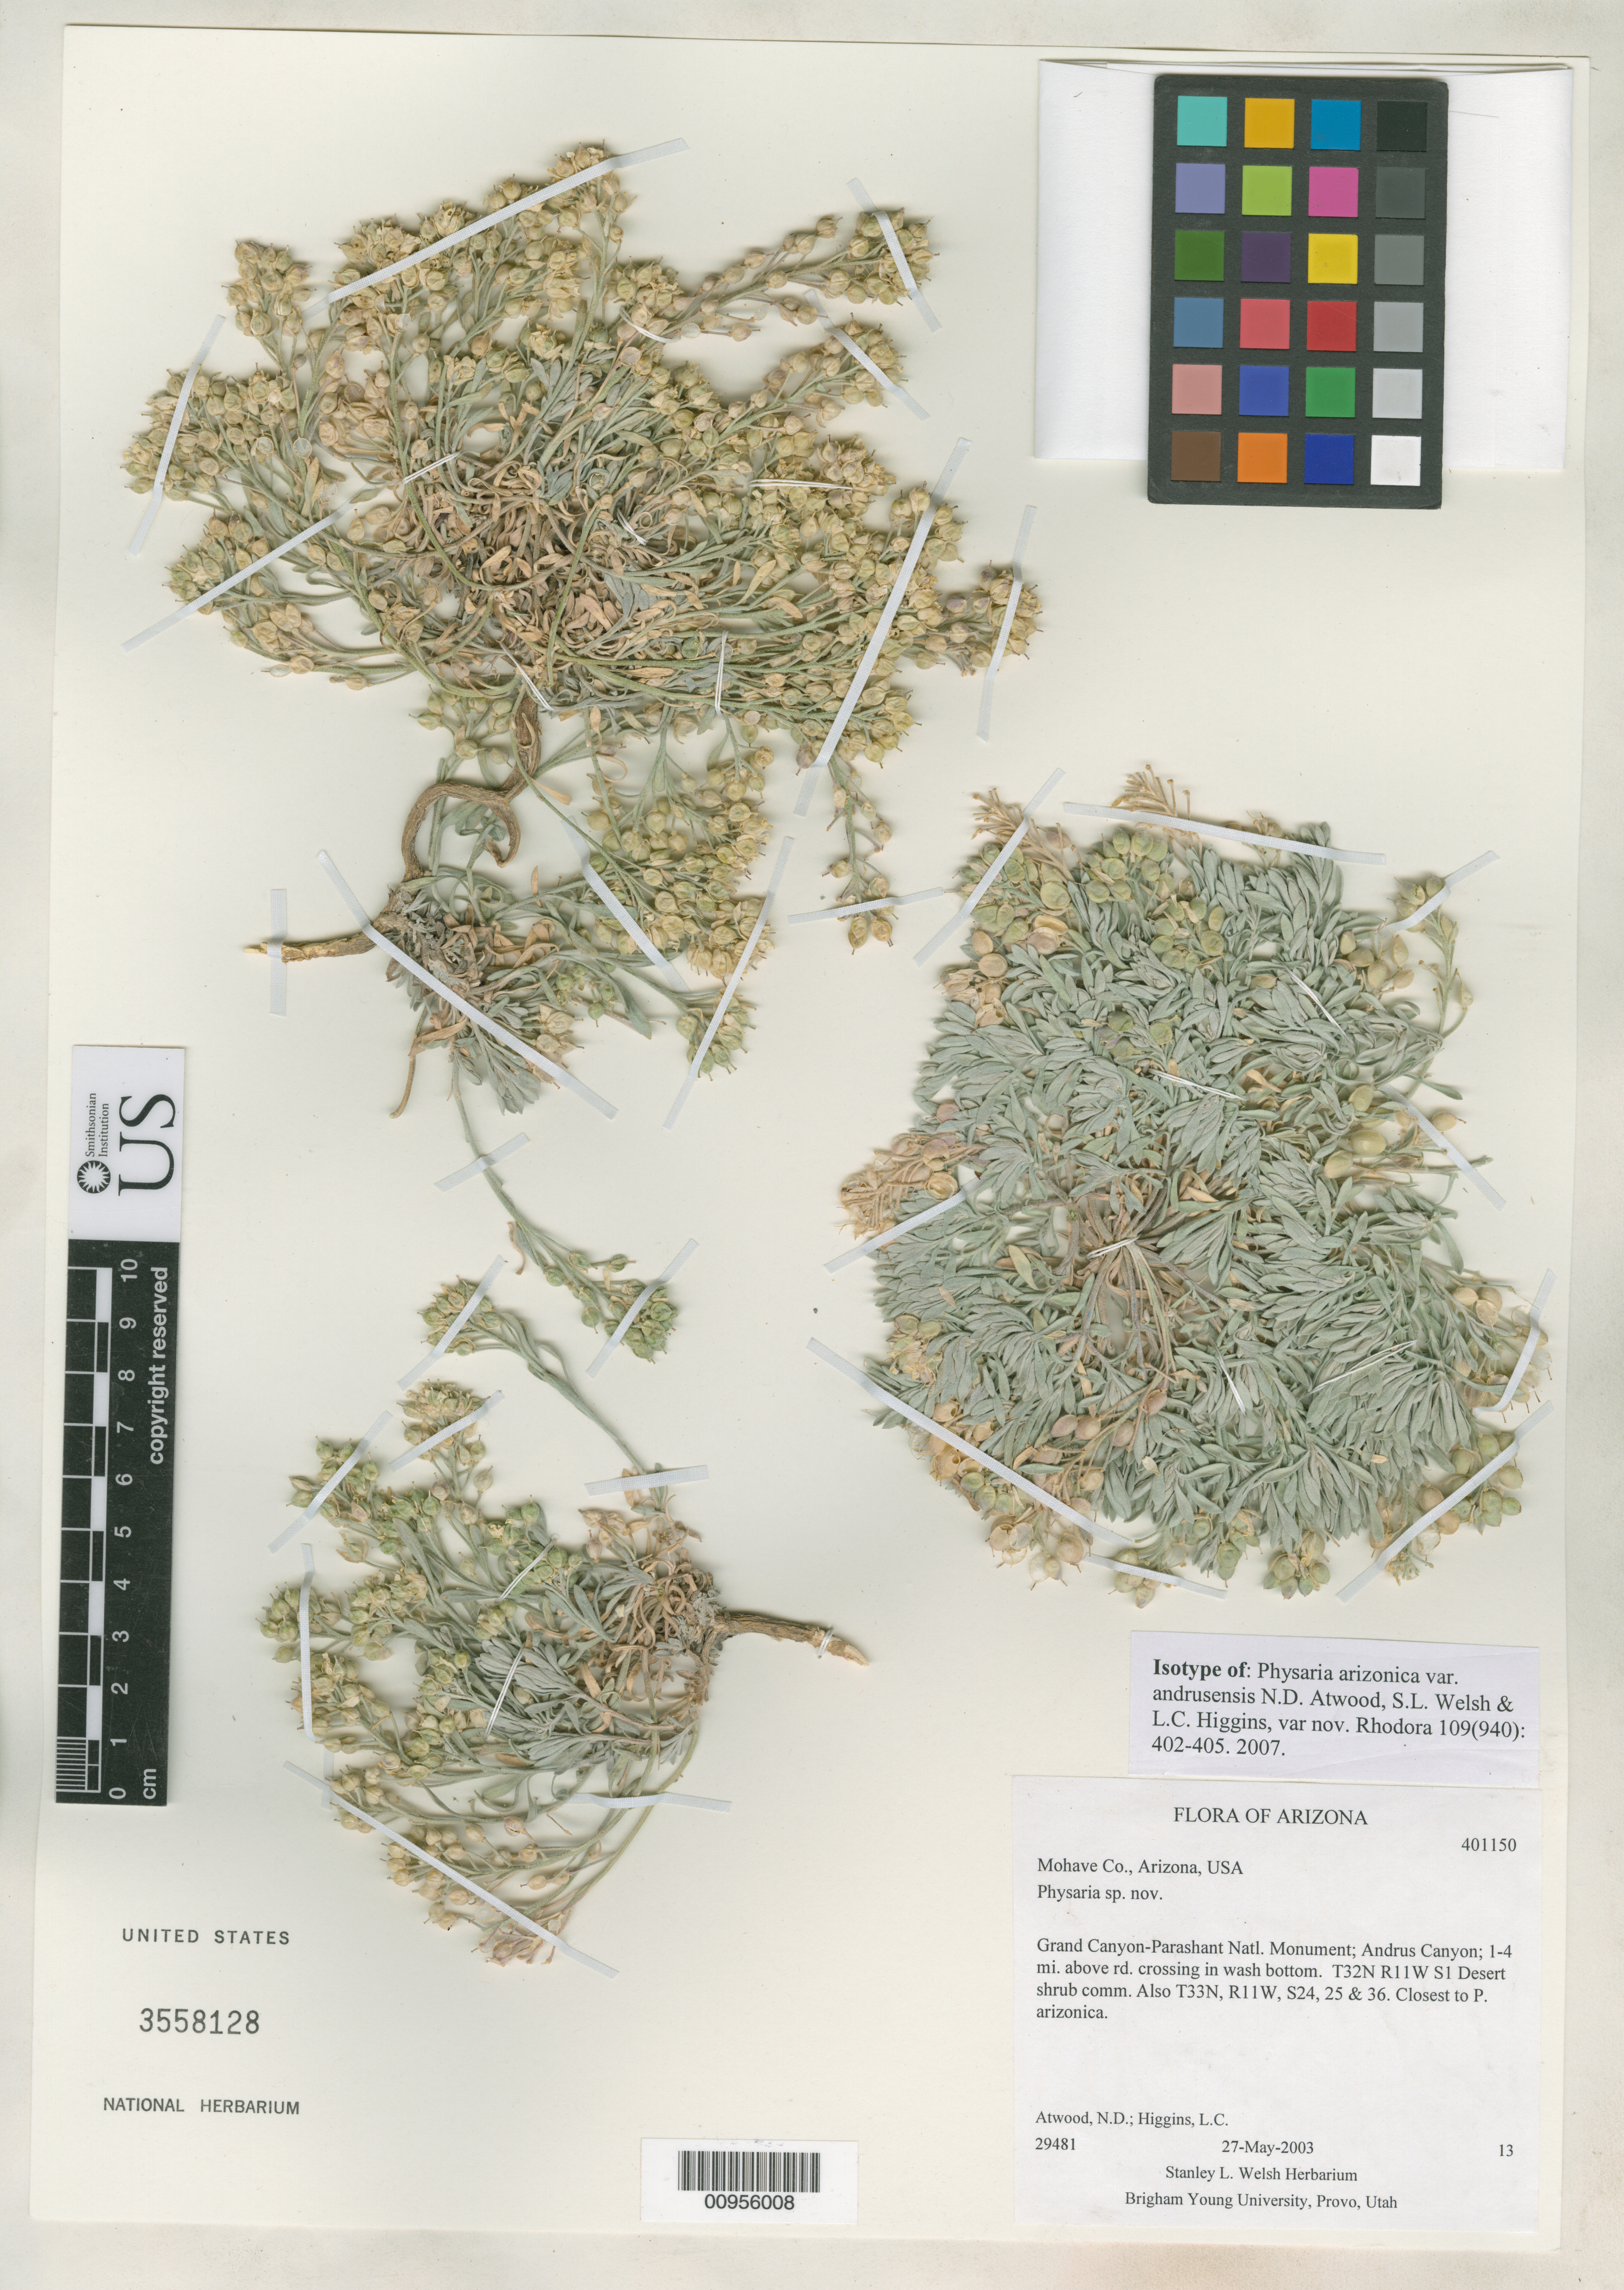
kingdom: Plantae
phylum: Tracheophyta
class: Magnoliopsida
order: Brassicales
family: Brassicaceae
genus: Physaria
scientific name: Physaria arizonica var. andrusensis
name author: Atwood & et al.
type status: Isotype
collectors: N. Atwood & L. Higgins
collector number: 29481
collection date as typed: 27 May 2003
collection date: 2003-05-27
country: United States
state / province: Arizona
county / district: Mohave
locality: Grand Canyon-Parashant Natl. Monument; Andrus Canyon; 1-4 mi. above rd. crossing in wash bottom. T32N R11W S1.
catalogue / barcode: US 3558128